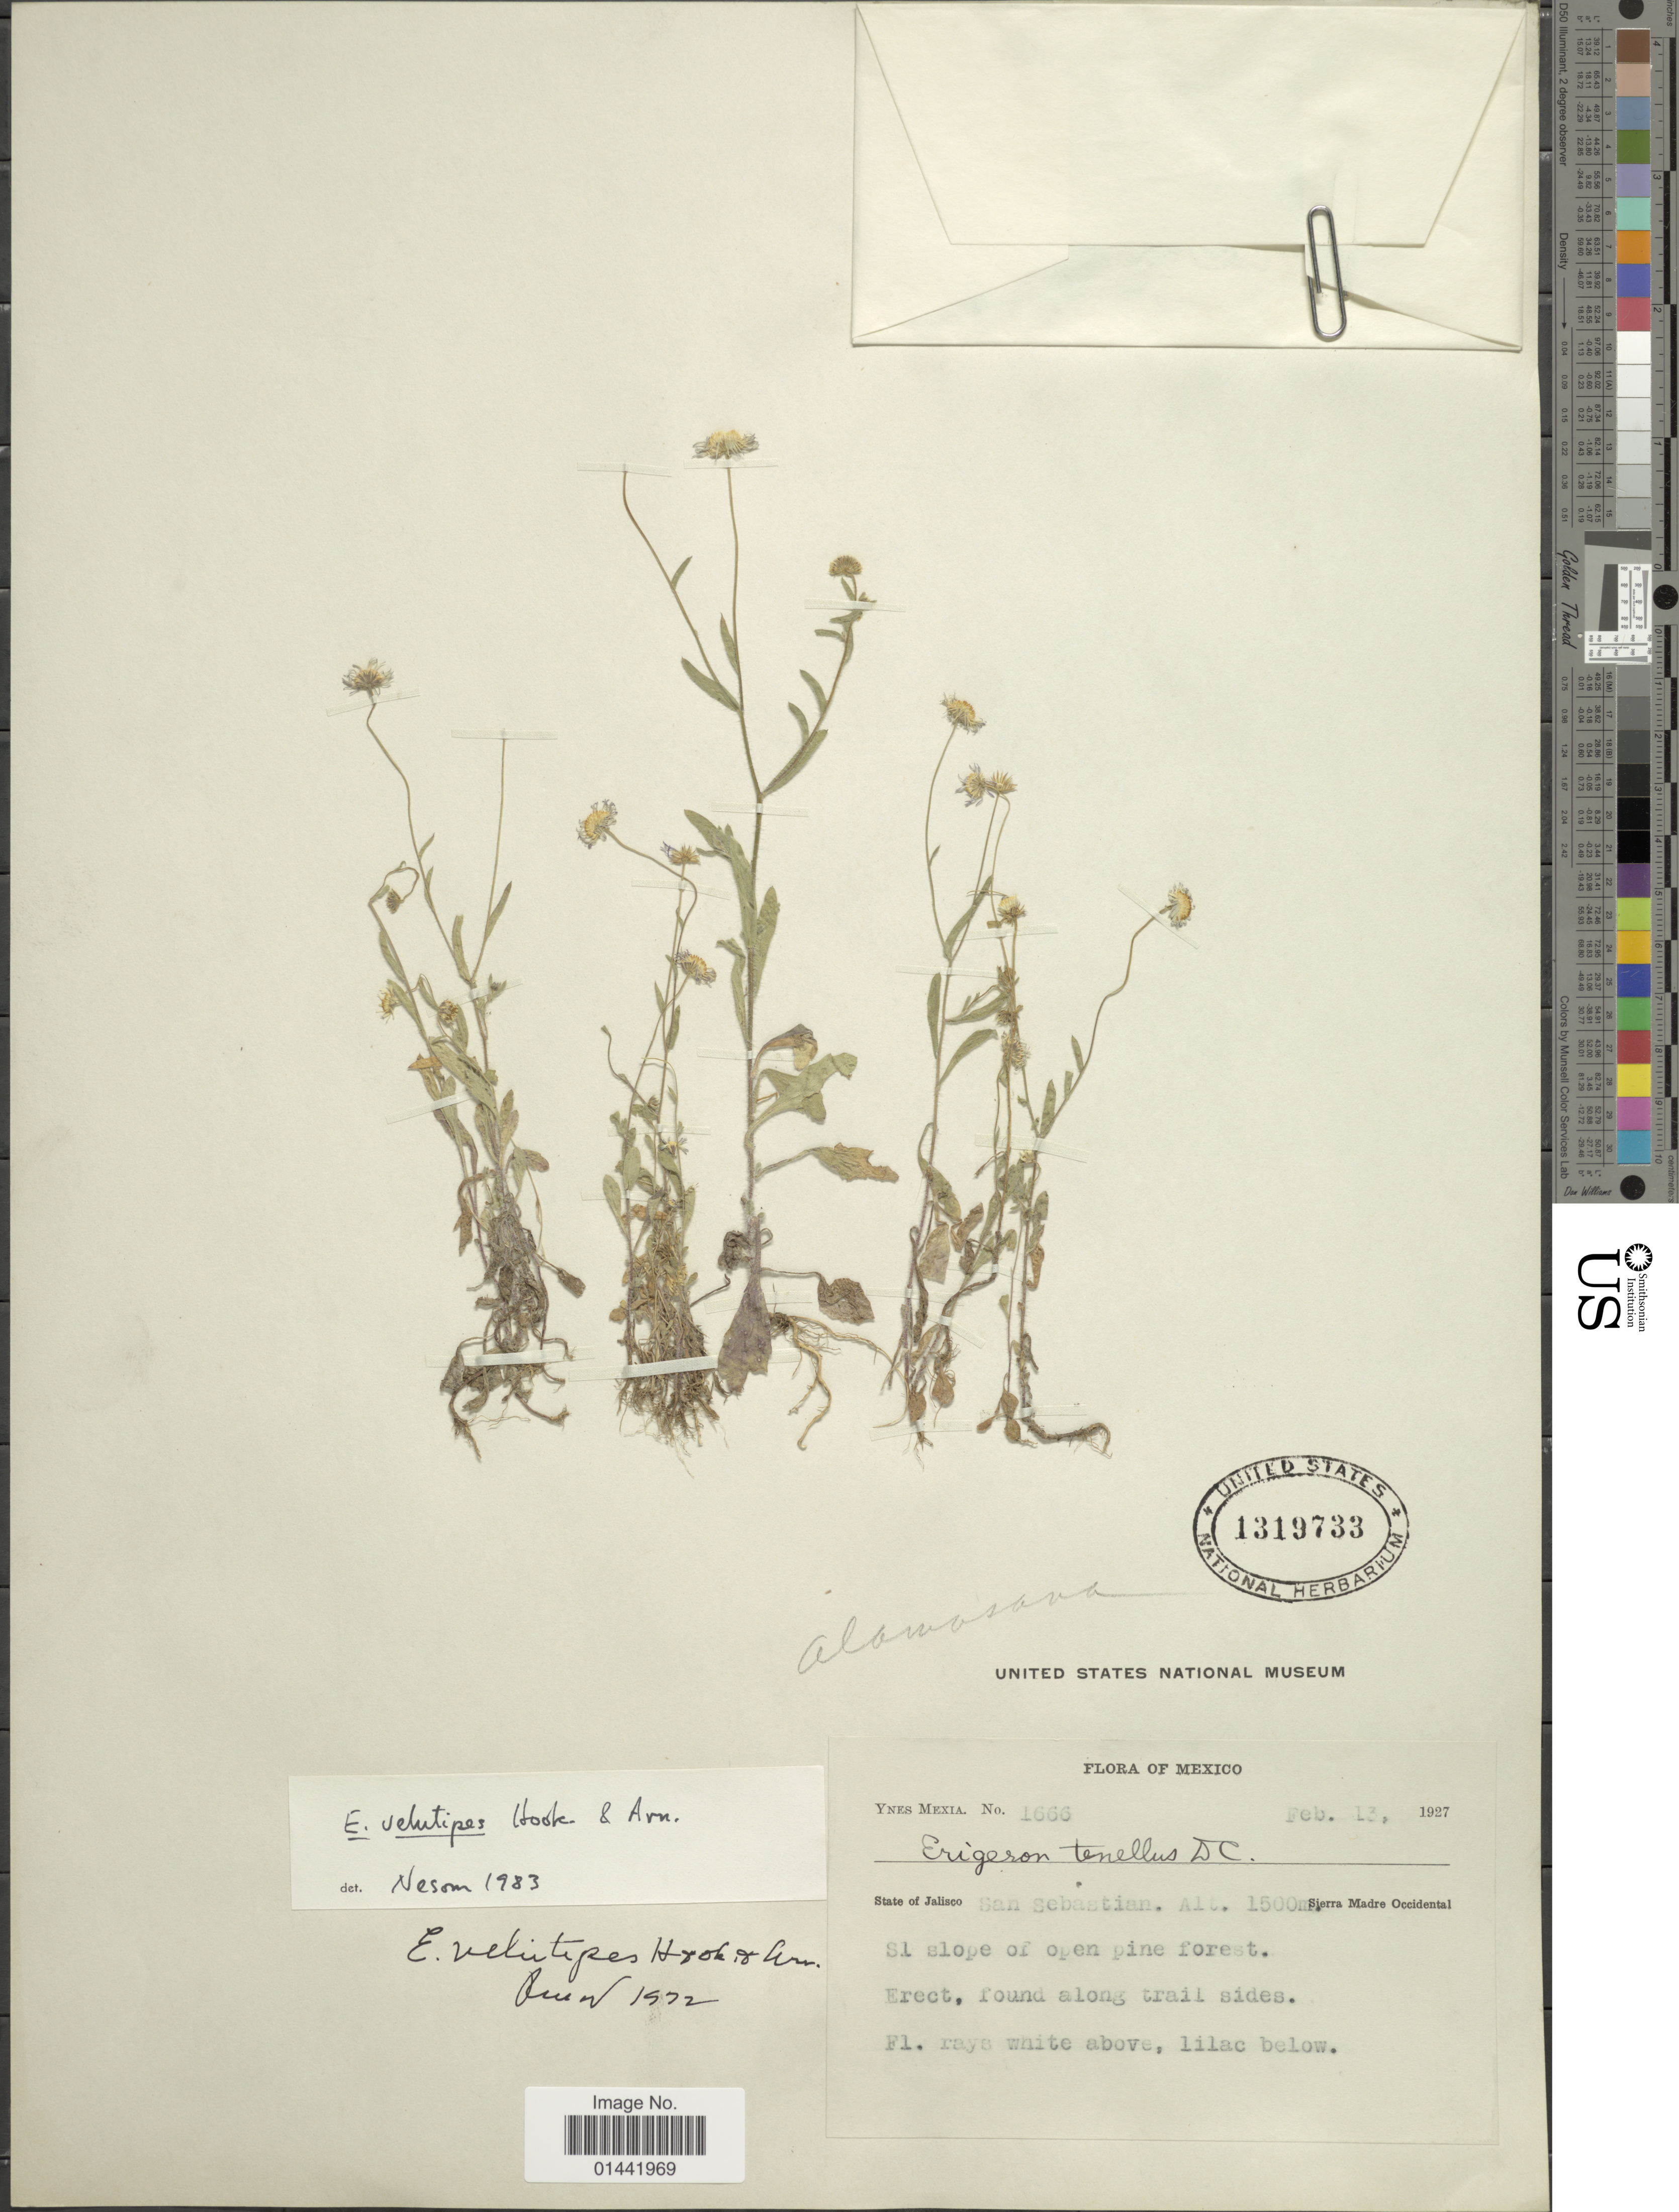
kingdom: Plantae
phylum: Tracheophyta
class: Magnoliopsida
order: Asterales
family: Asteraceae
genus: Erigeron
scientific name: Erigeron velutipes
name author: Hook. & Arn.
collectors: Y. Mexia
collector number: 1666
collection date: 1927-02-13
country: Mexico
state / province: Jalisco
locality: San Sebastian, S1 slope of open pine forest, Sierra Madre Occidental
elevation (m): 1500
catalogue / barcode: US 1319733